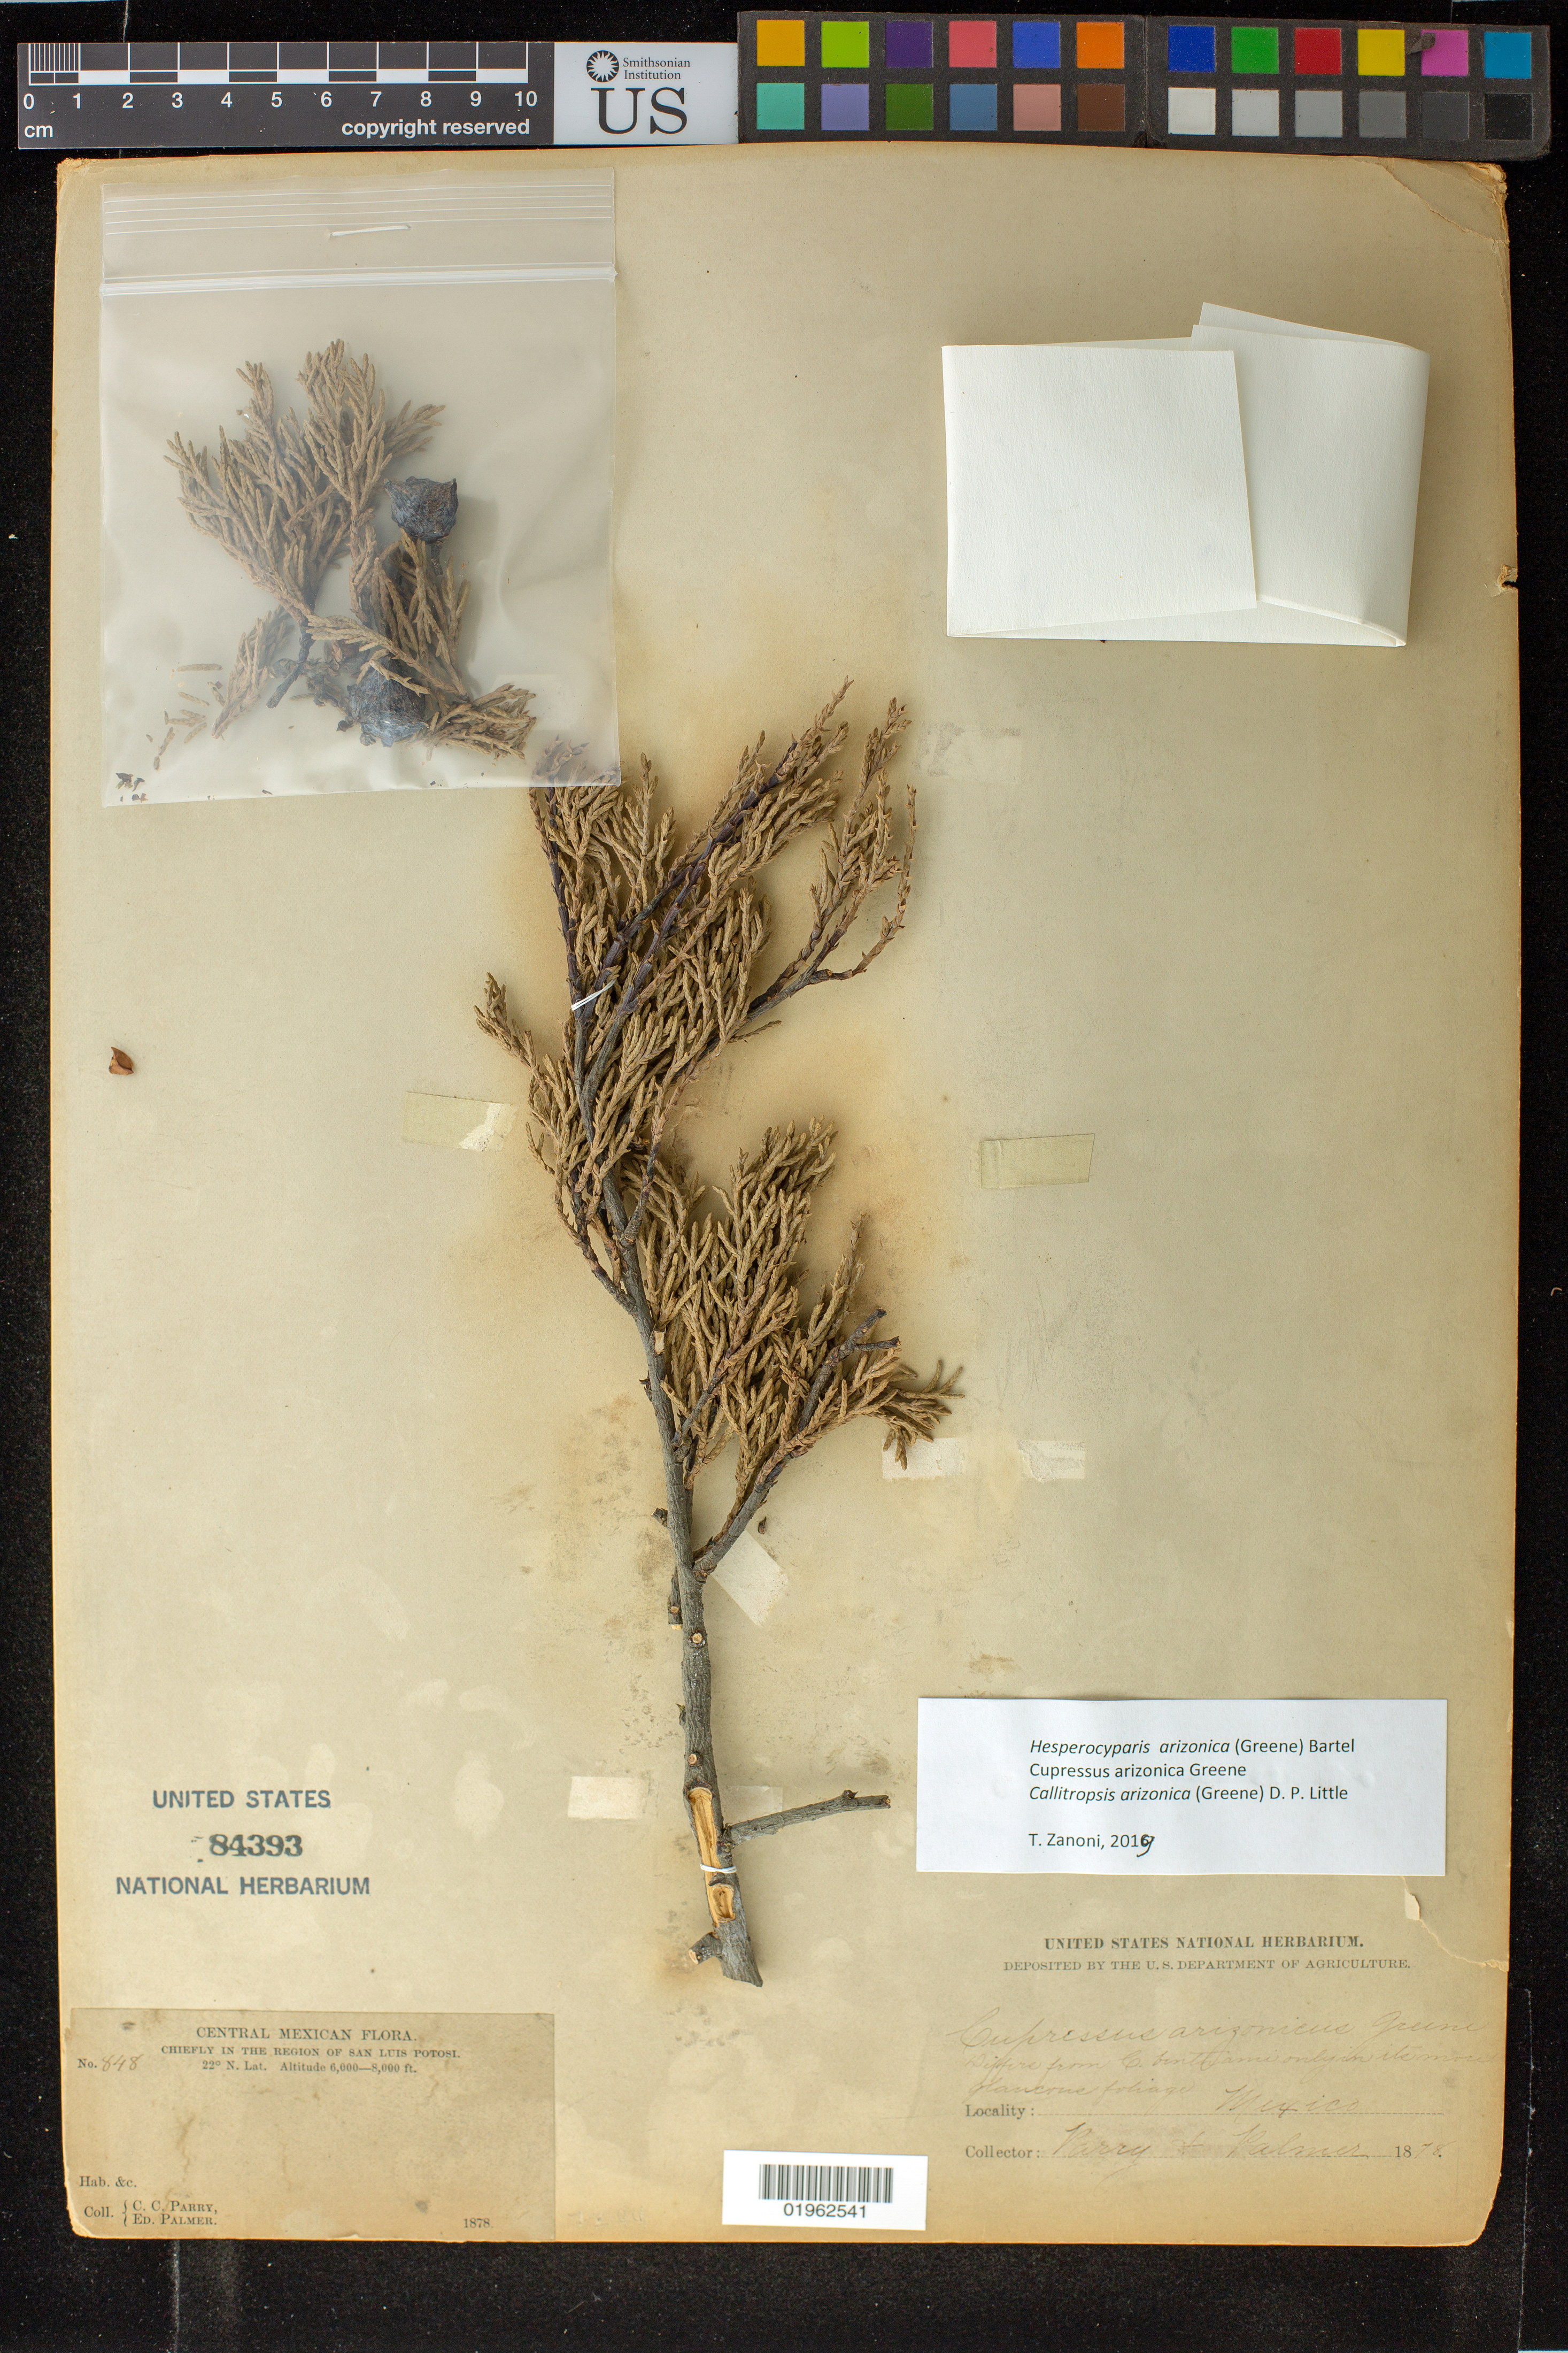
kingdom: Plantae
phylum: Tracheophyta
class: Pinopsida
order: Pinales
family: Cupressaceae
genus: Hesperocyparis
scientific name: Hesperocyparis arizonica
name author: (Greene) Bartel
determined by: Zanoni, T. A., (NY), New York Botanical Garden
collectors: C. C. Parry & E. Palmer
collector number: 848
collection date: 1878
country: Mexico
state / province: San Luis Potosi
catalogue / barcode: US 84393